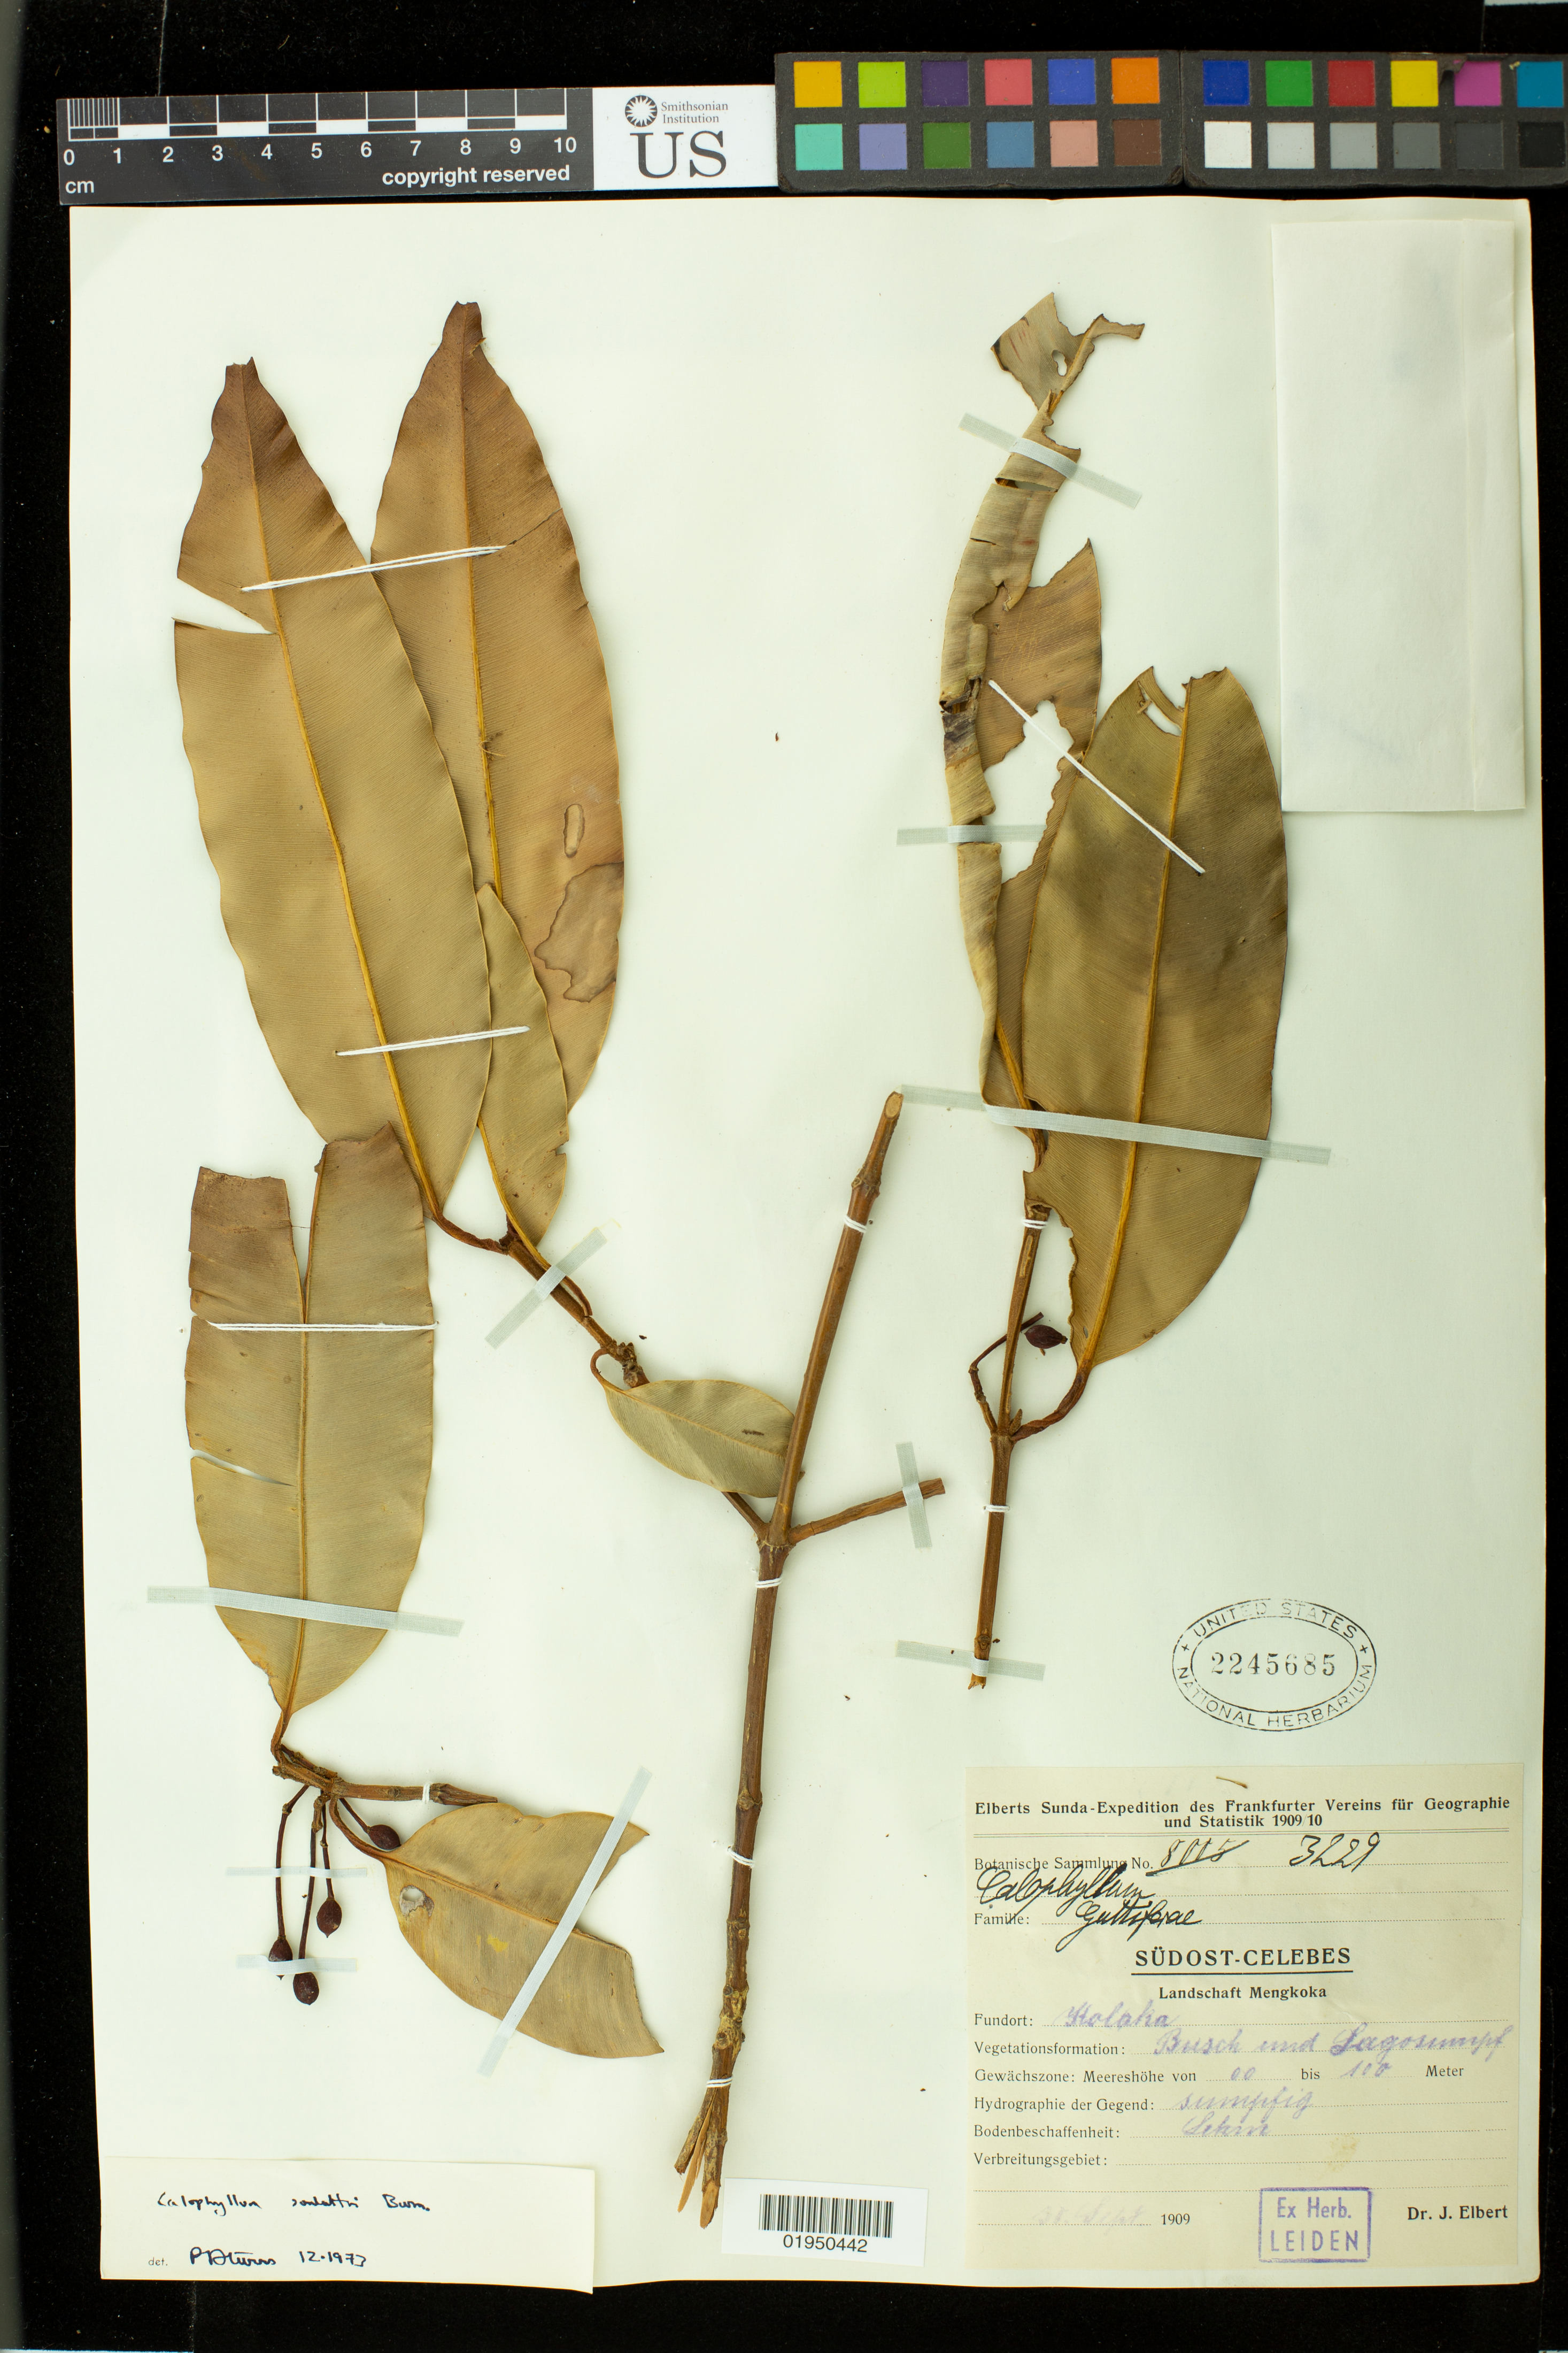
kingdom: Plantae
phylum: Tracheophyta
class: Magnoliopsida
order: Malpighiales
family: Calophyllaceae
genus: Calophyllum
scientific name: Calophyllum soulattri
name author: Burm. f.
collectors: J. Elbert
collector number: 3229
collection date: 1909-09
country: Indonesia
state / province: Sulawesi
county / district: Sulawesi Tenggara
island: Sulawesi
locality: Sudost Celebes, Landschaft Mengkoka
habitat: sumfrfig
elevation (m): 0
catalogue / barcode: US 2245685